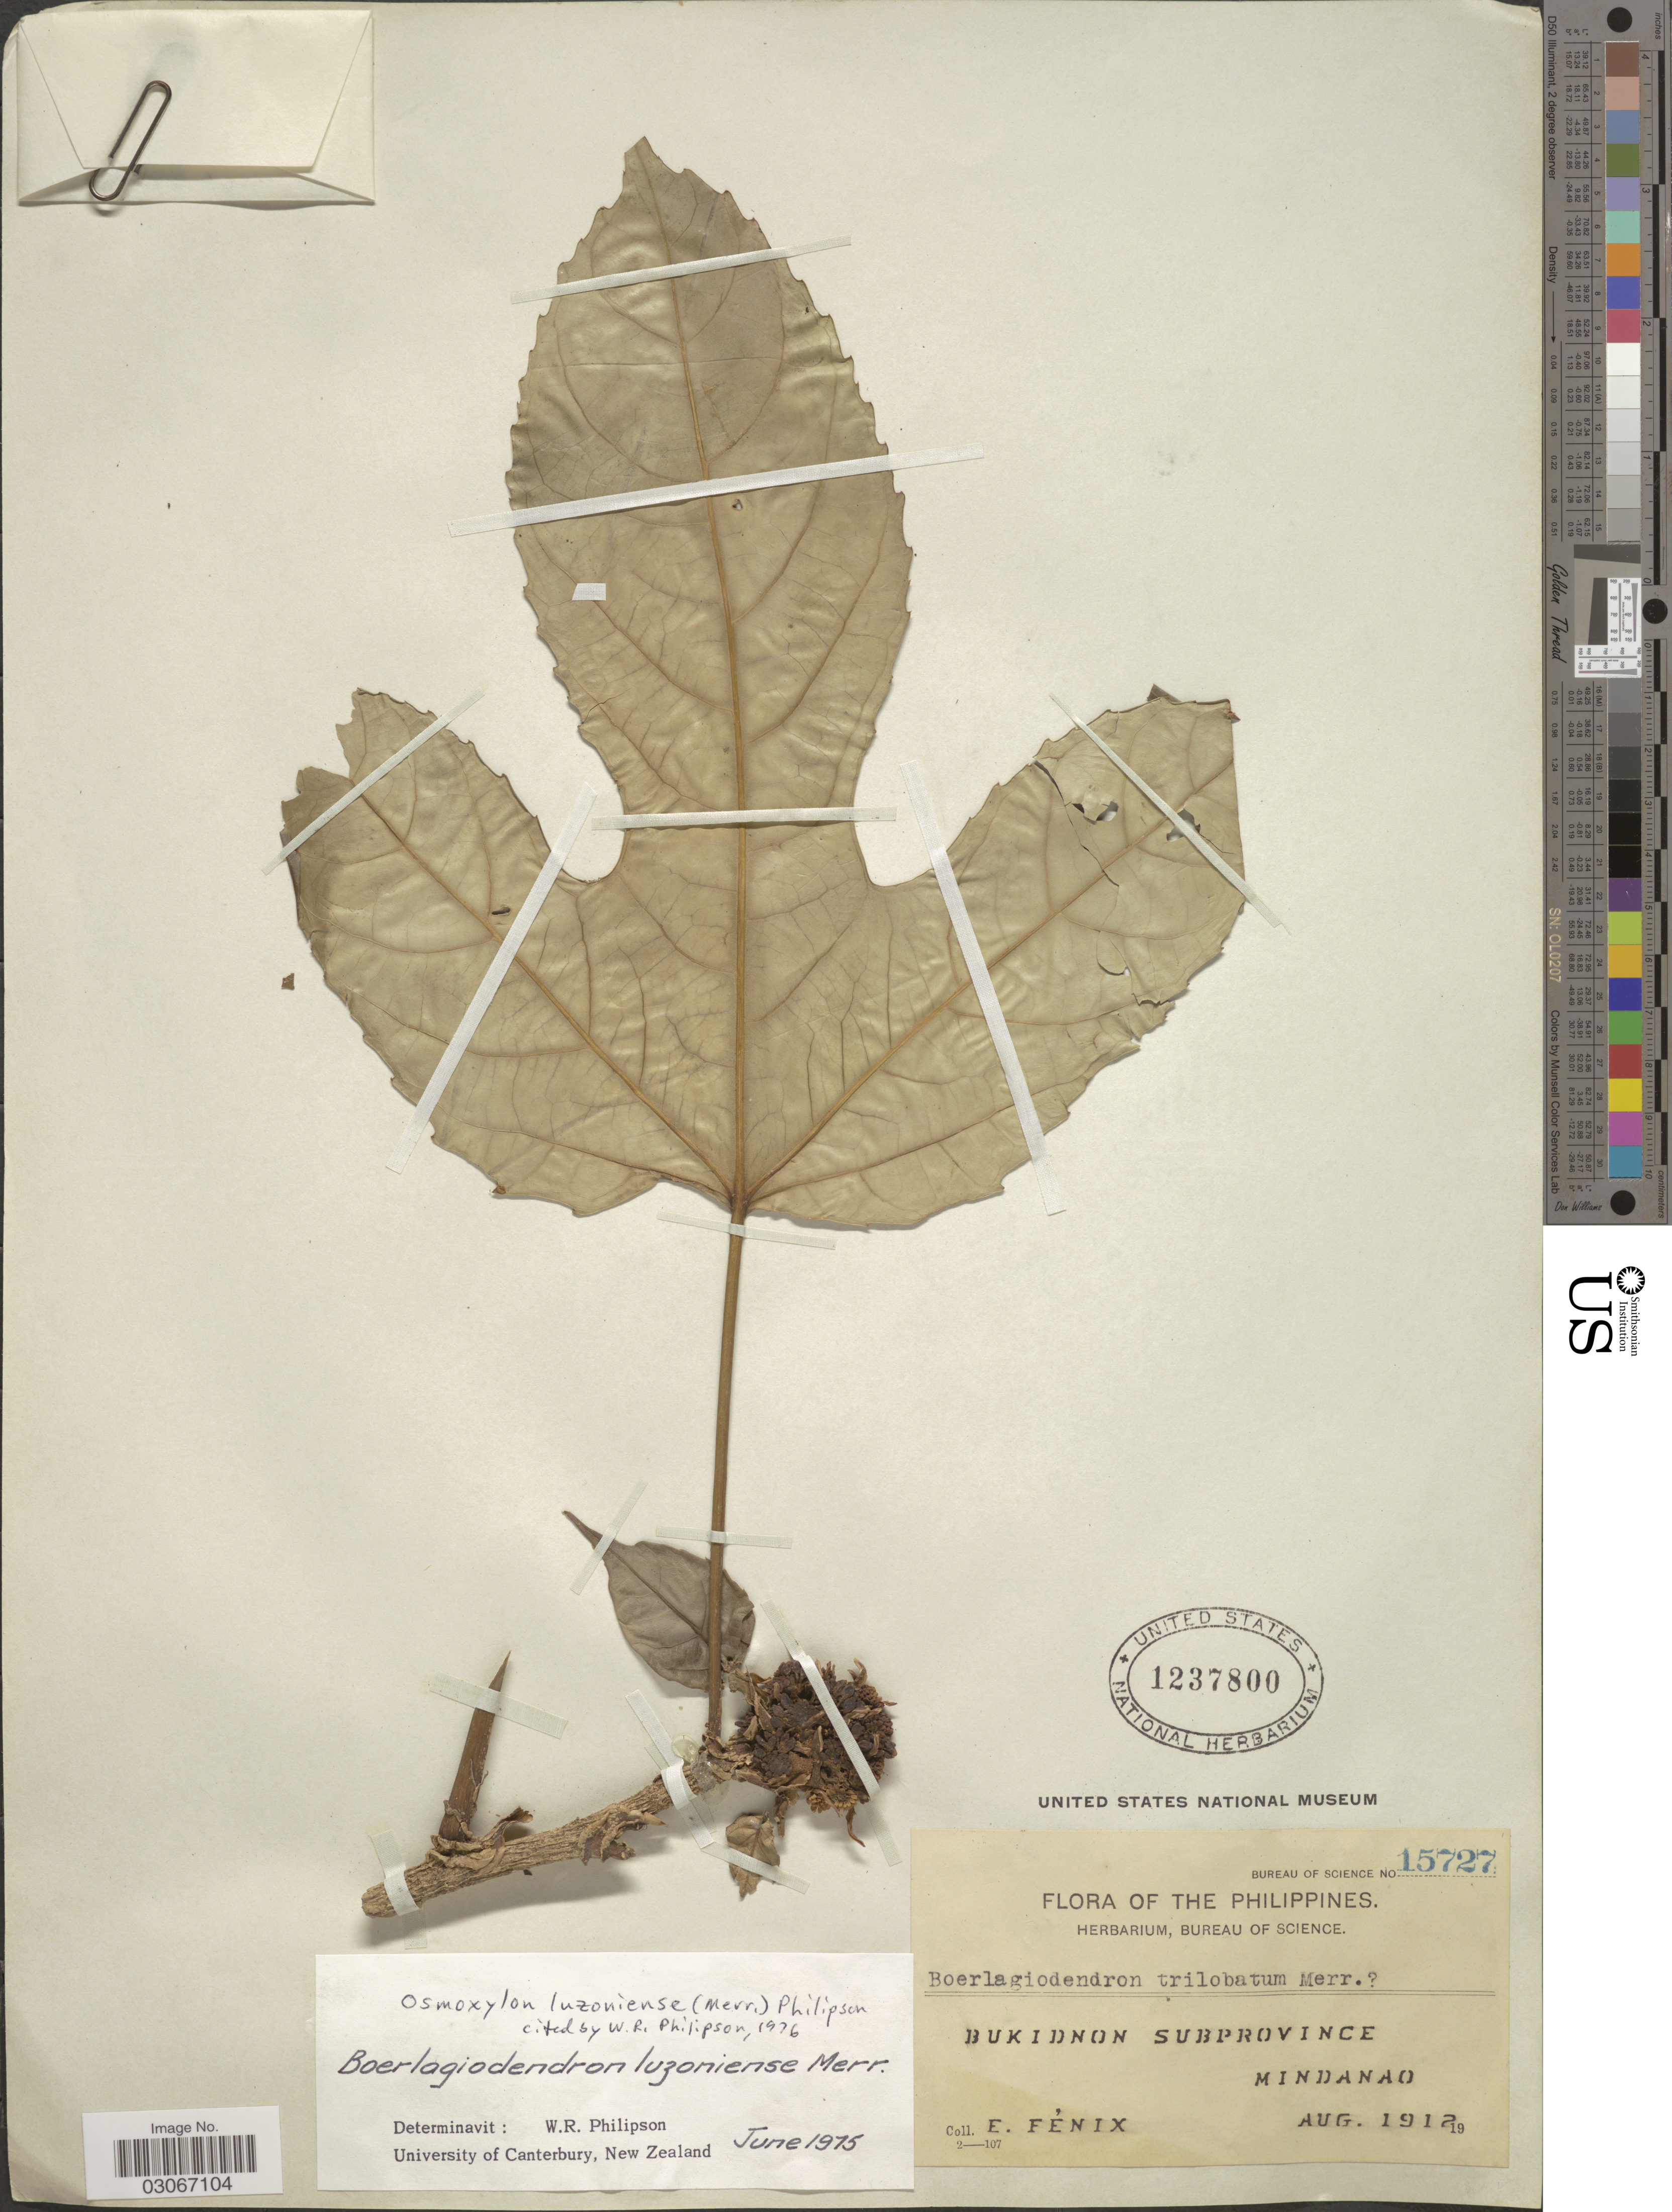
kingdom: Plantae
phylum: Tracheophyta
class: Magnoliopsida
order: Apiales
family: Araliaceae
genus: Osmoxylon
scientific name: Osmoxylon luzoniense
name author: (Merr.) Philipson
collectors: E. Fénix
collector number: Bureau of Science 15727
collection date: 1912-08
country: Philippines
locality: Bukidnon Subprovince, Mindanao.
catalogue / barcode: US 1237800